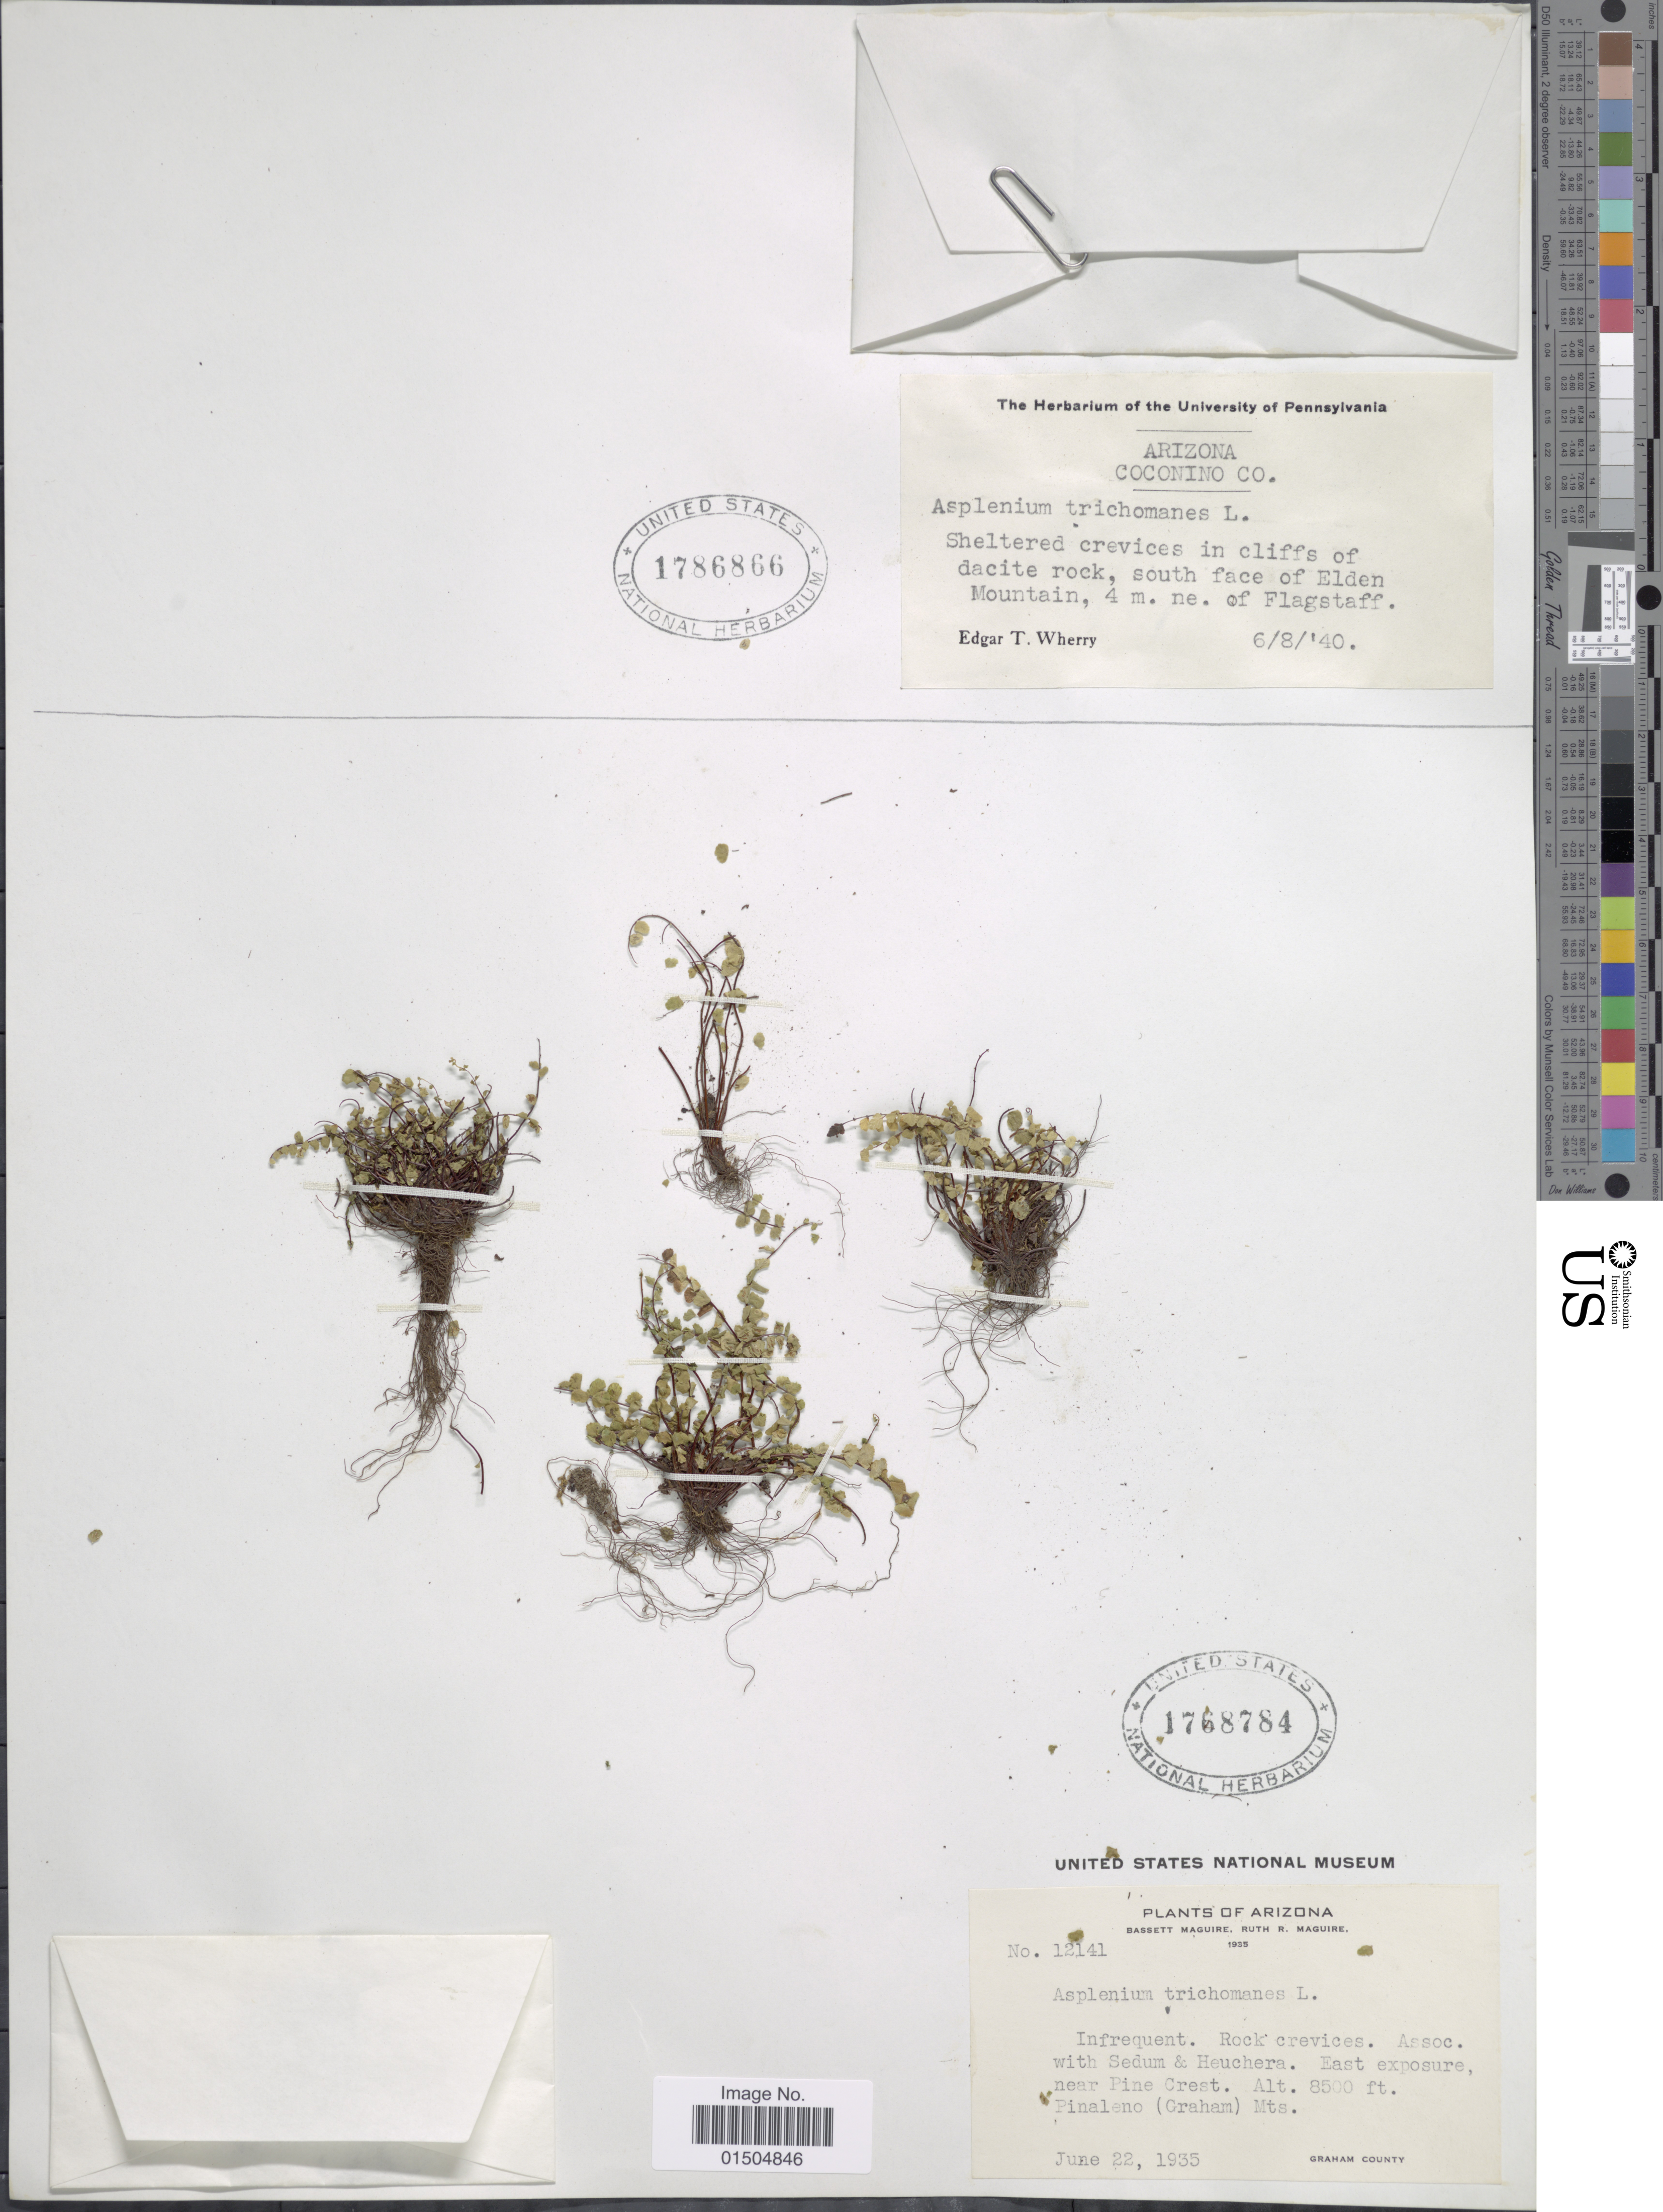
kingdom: Plantae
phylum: Tracheophyta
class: Polypodiopsida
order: Polypodiales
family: Aspleniaceae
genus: Asplenium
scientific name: Asplenium trichomanes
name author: L.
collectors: B. Maguire & R. R. Maguire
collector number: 12141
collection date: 1935-06-22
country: United States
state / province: Arizona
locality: East exposure, near Pine Crest. Pinaleno (Graham) Mts.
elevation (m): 2591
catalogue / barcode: US 1768784